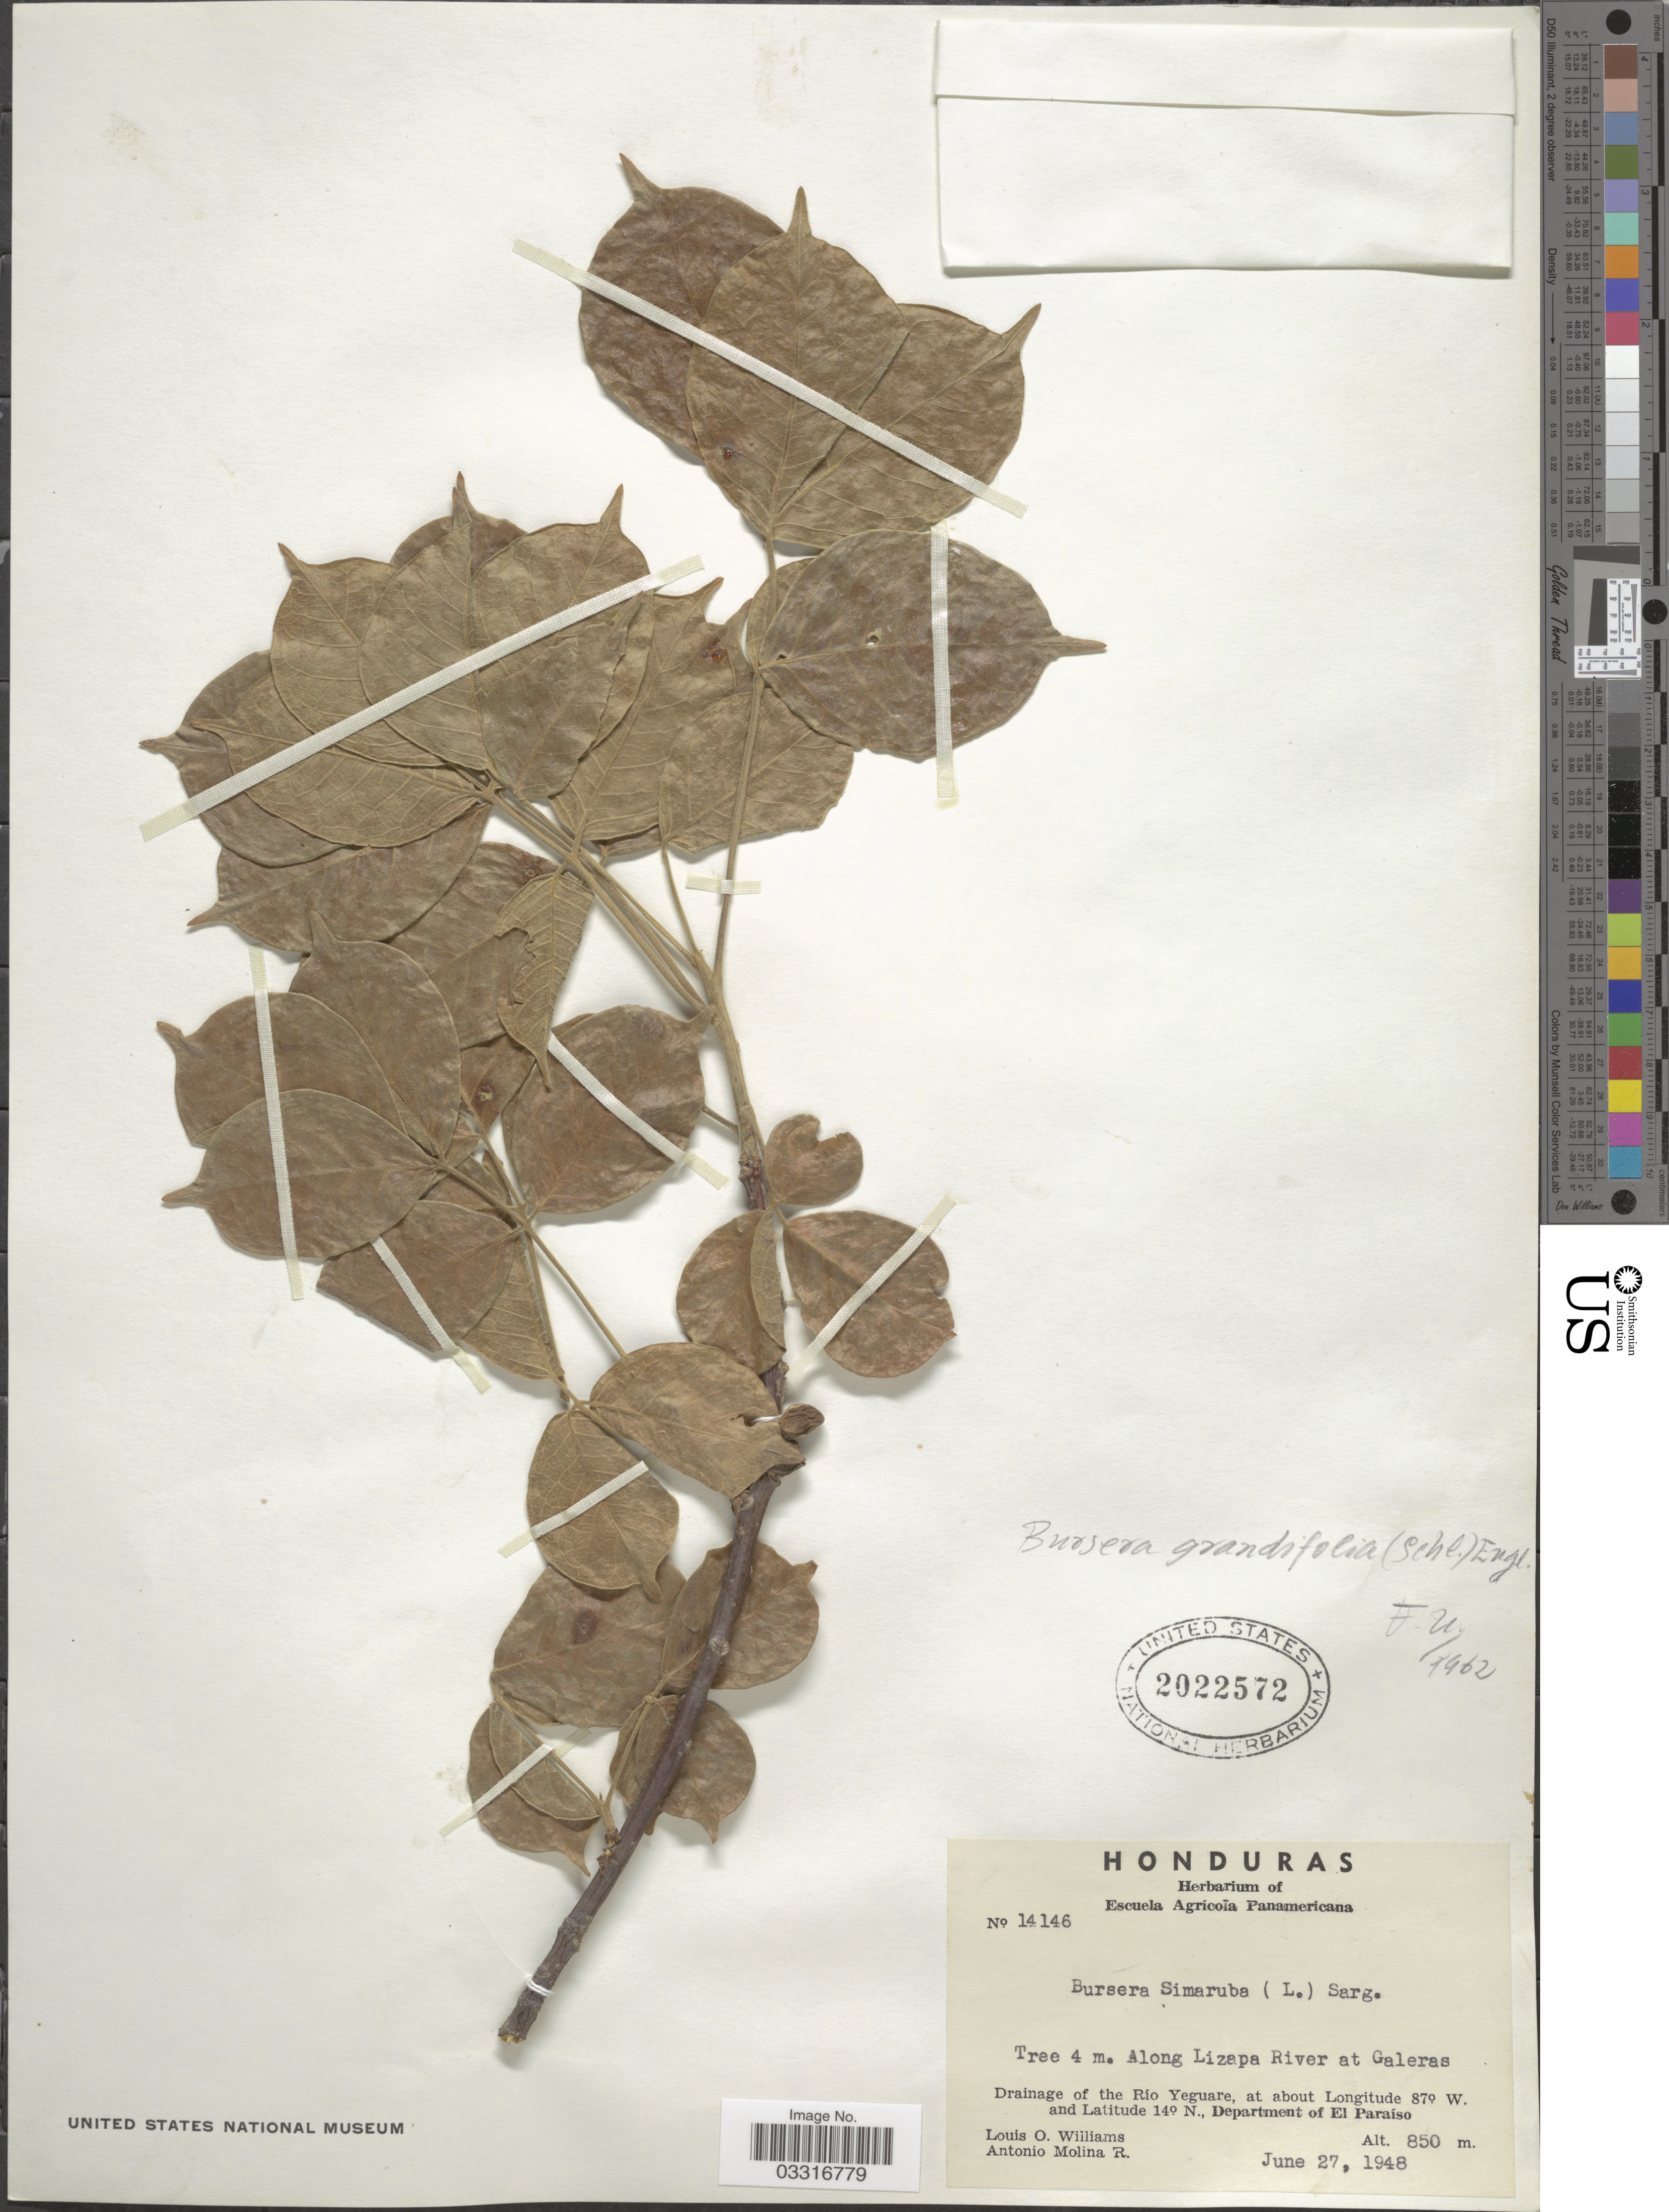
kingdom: Plantae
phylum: Tracheophyta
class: Magnoliopsida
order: Sapindales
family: Burseraceae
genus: Bursera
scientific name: Bursera simaruba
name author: (L.) Sarg.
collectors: L. O. Williams & A. Molina R.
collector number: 14146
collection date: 1948-06-27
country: Honduras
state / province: El Paraíso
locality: Along Lizapa River at Galeras, Drainage of the Río Yeguare, Department of El Paraiso.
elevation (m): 850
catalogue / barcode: US 2022572